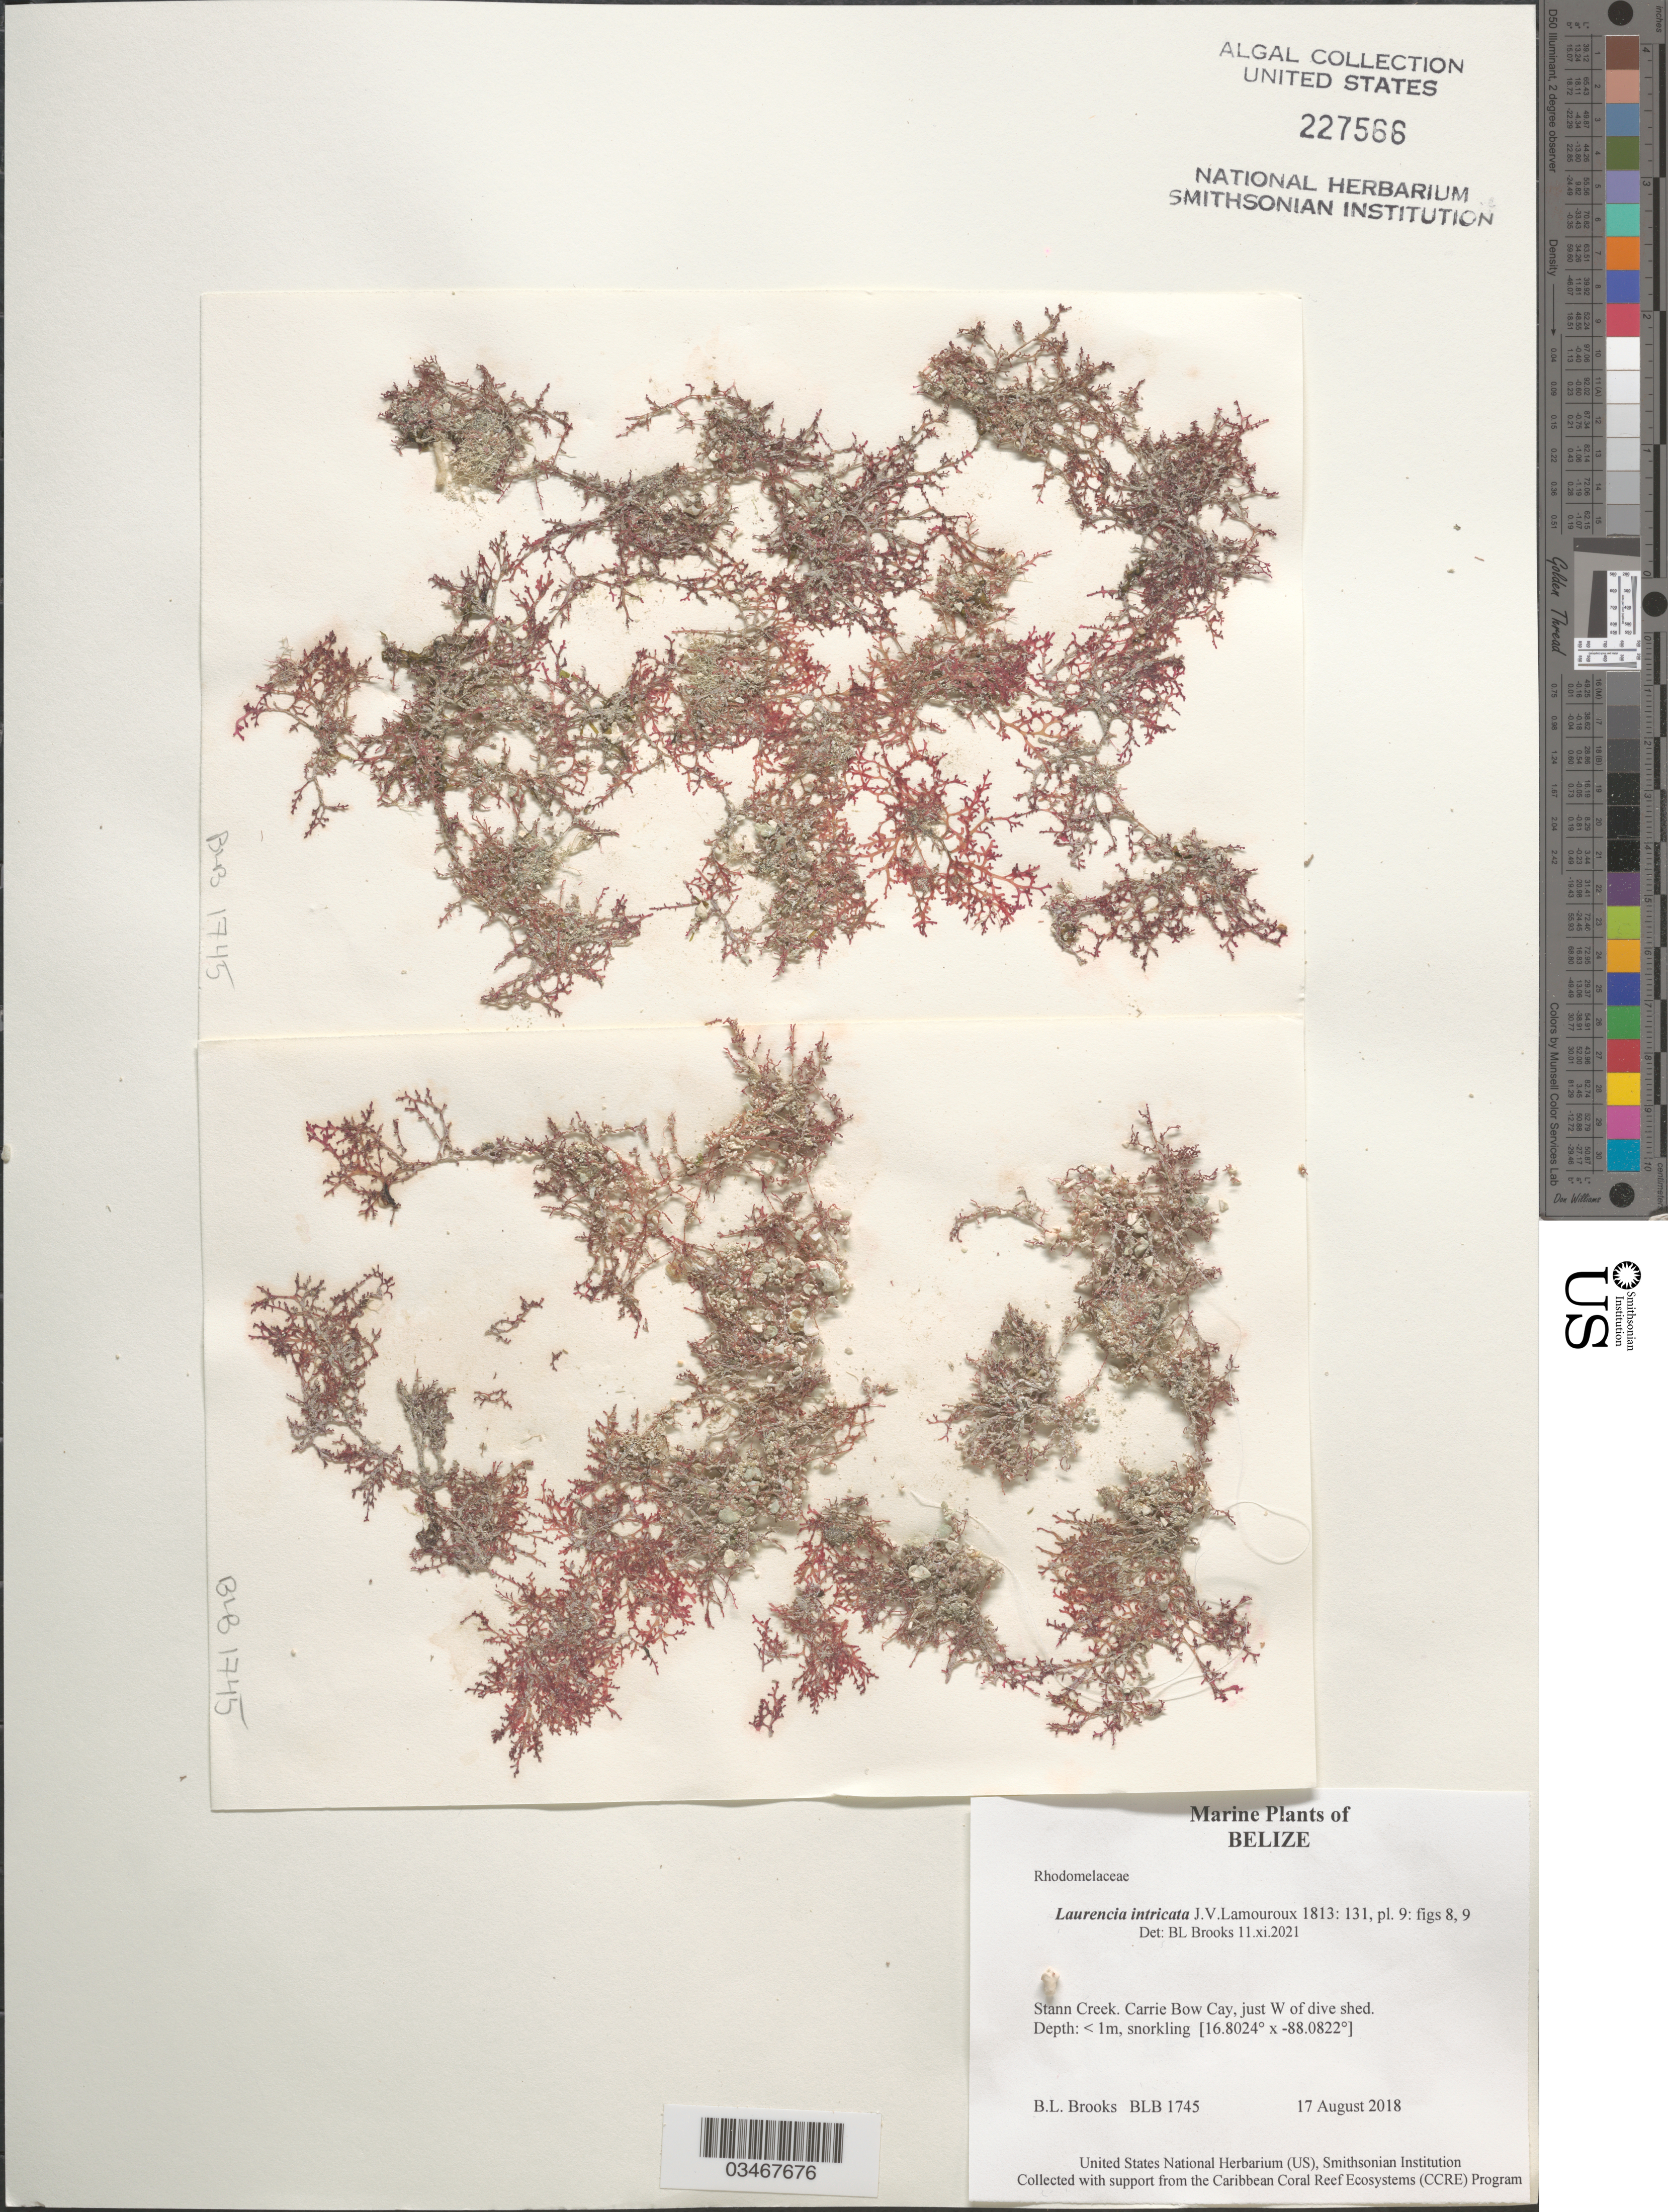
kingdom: Plantae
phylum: Rhodophyta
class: Florideophyceae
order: Ceramiales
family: Rhodomelaceae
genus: Laurencia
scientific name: Laurencia intricata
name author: J.V.Lamouroux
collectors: B. Brooks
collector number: BLB 1745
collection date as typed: Transcribed d/m/y: 17/8/2018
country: Belize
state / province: Stann Creek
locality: Carrie Bow Cay, just W of dive shed.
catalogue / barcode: US 227566